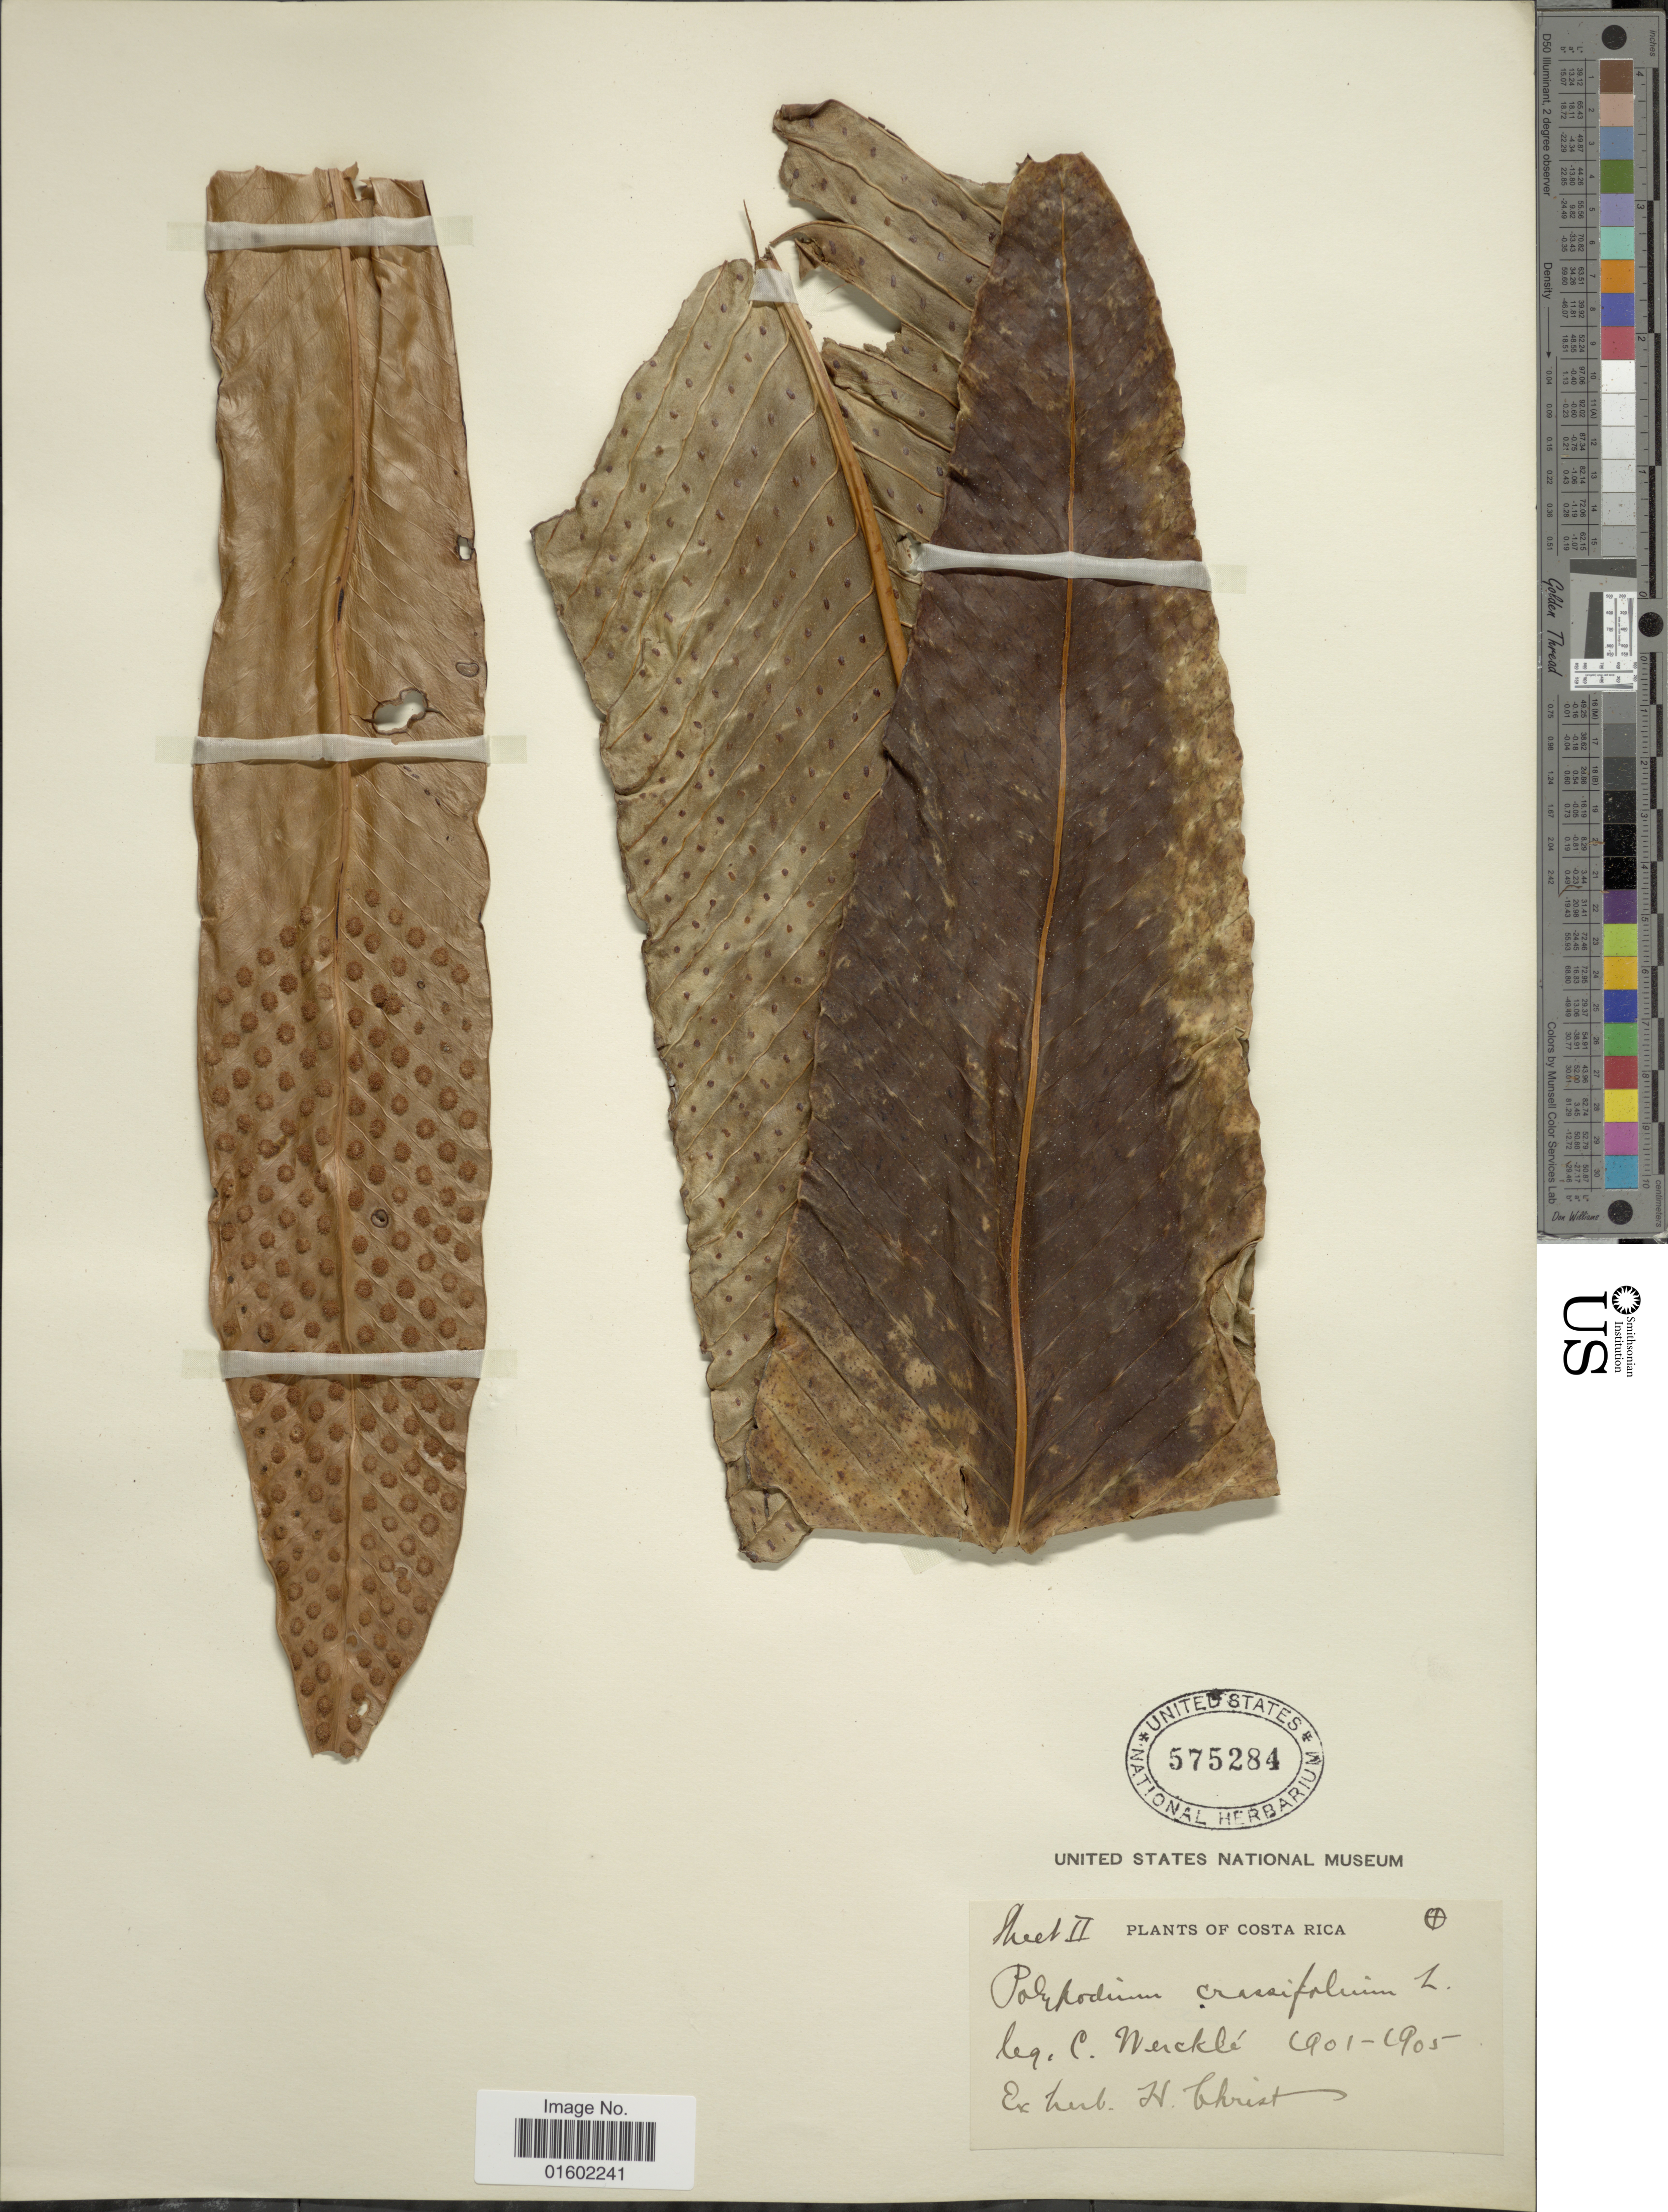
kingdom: Plantae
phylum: Tracheophyta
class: Polypodiopsida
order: Polypodiales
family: Polypodiaceae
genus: Niphidium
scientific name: Niphidium crassifolium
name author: (L.) Lellinger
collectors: C. Wercklé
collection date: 1901/1905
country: Costa Rica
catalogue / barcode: US 575284